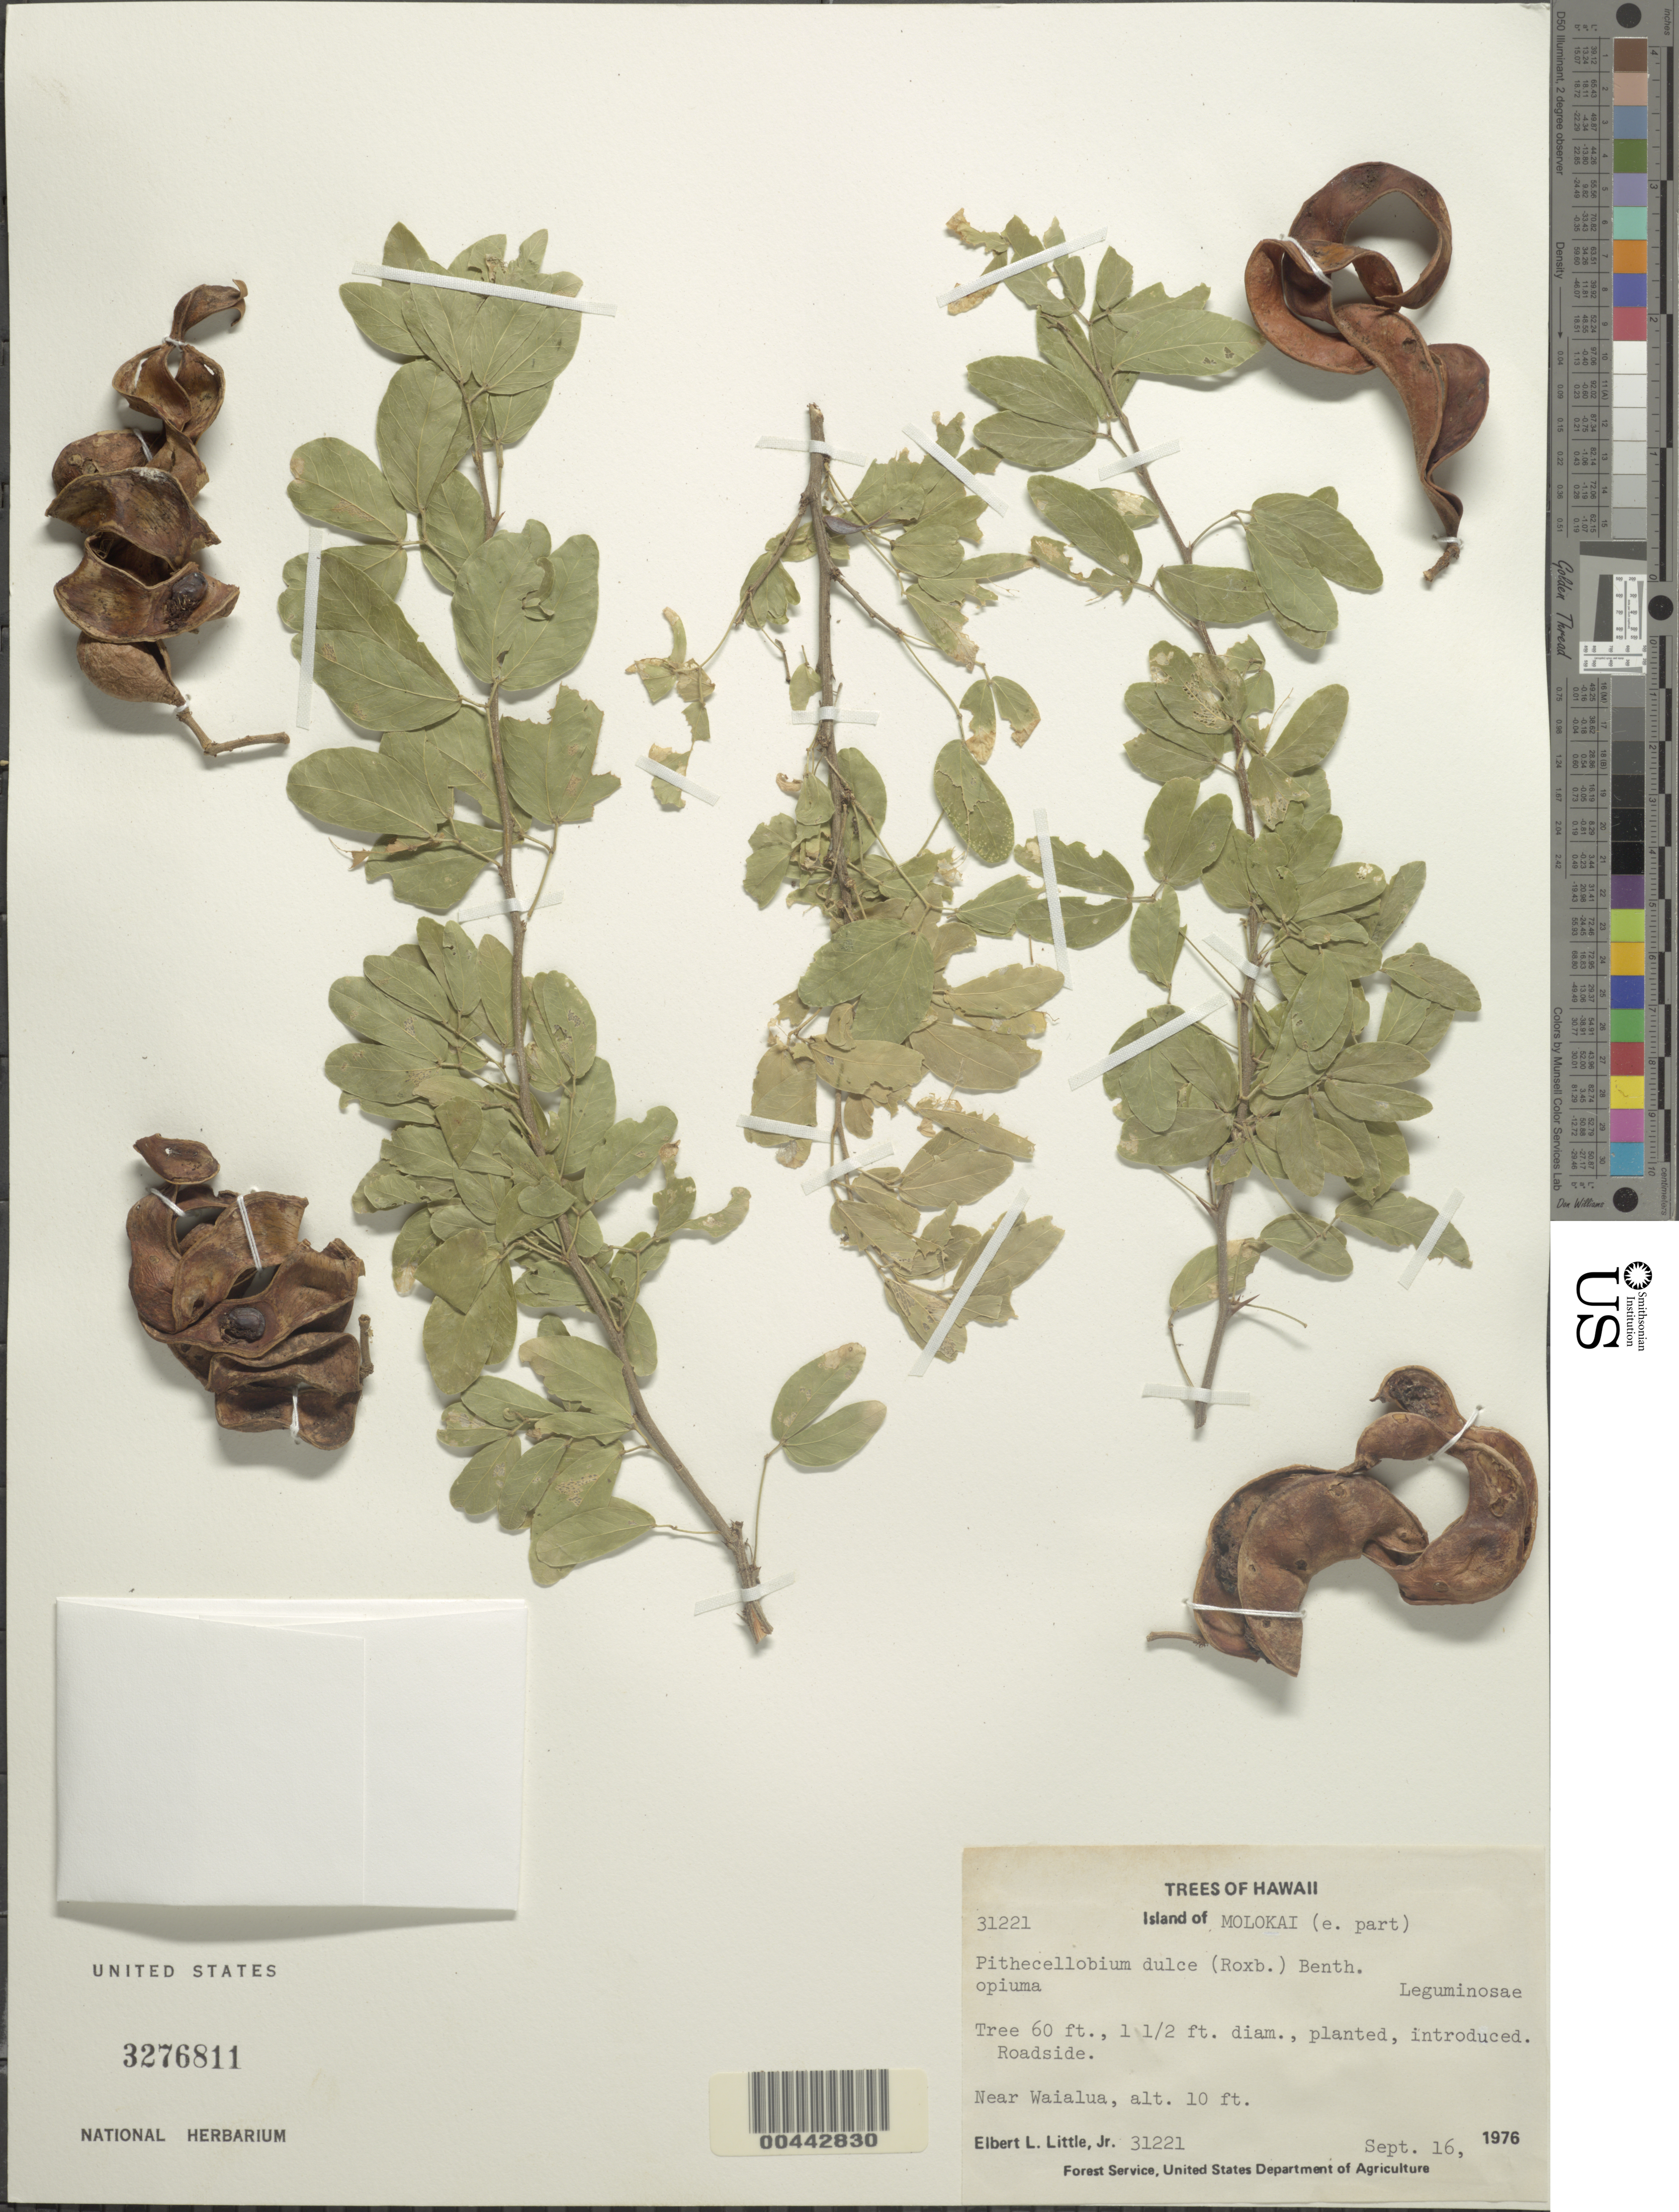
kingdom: Plantae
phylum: Tracheophyta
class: Magnoliopsida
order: Fabales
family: Fabaceae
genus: Pithecellobium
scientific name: Pithecellobium dulce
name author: (Roxb.) Benth.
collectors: E. L. Little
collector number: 31221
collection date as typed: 16 Sep 1976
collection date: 1976-09-16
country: United States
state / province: Hawaii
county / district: Maui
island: Moloka'i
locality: East part of Molokai, near Waialua.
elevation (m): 3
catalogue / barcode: US 3276811